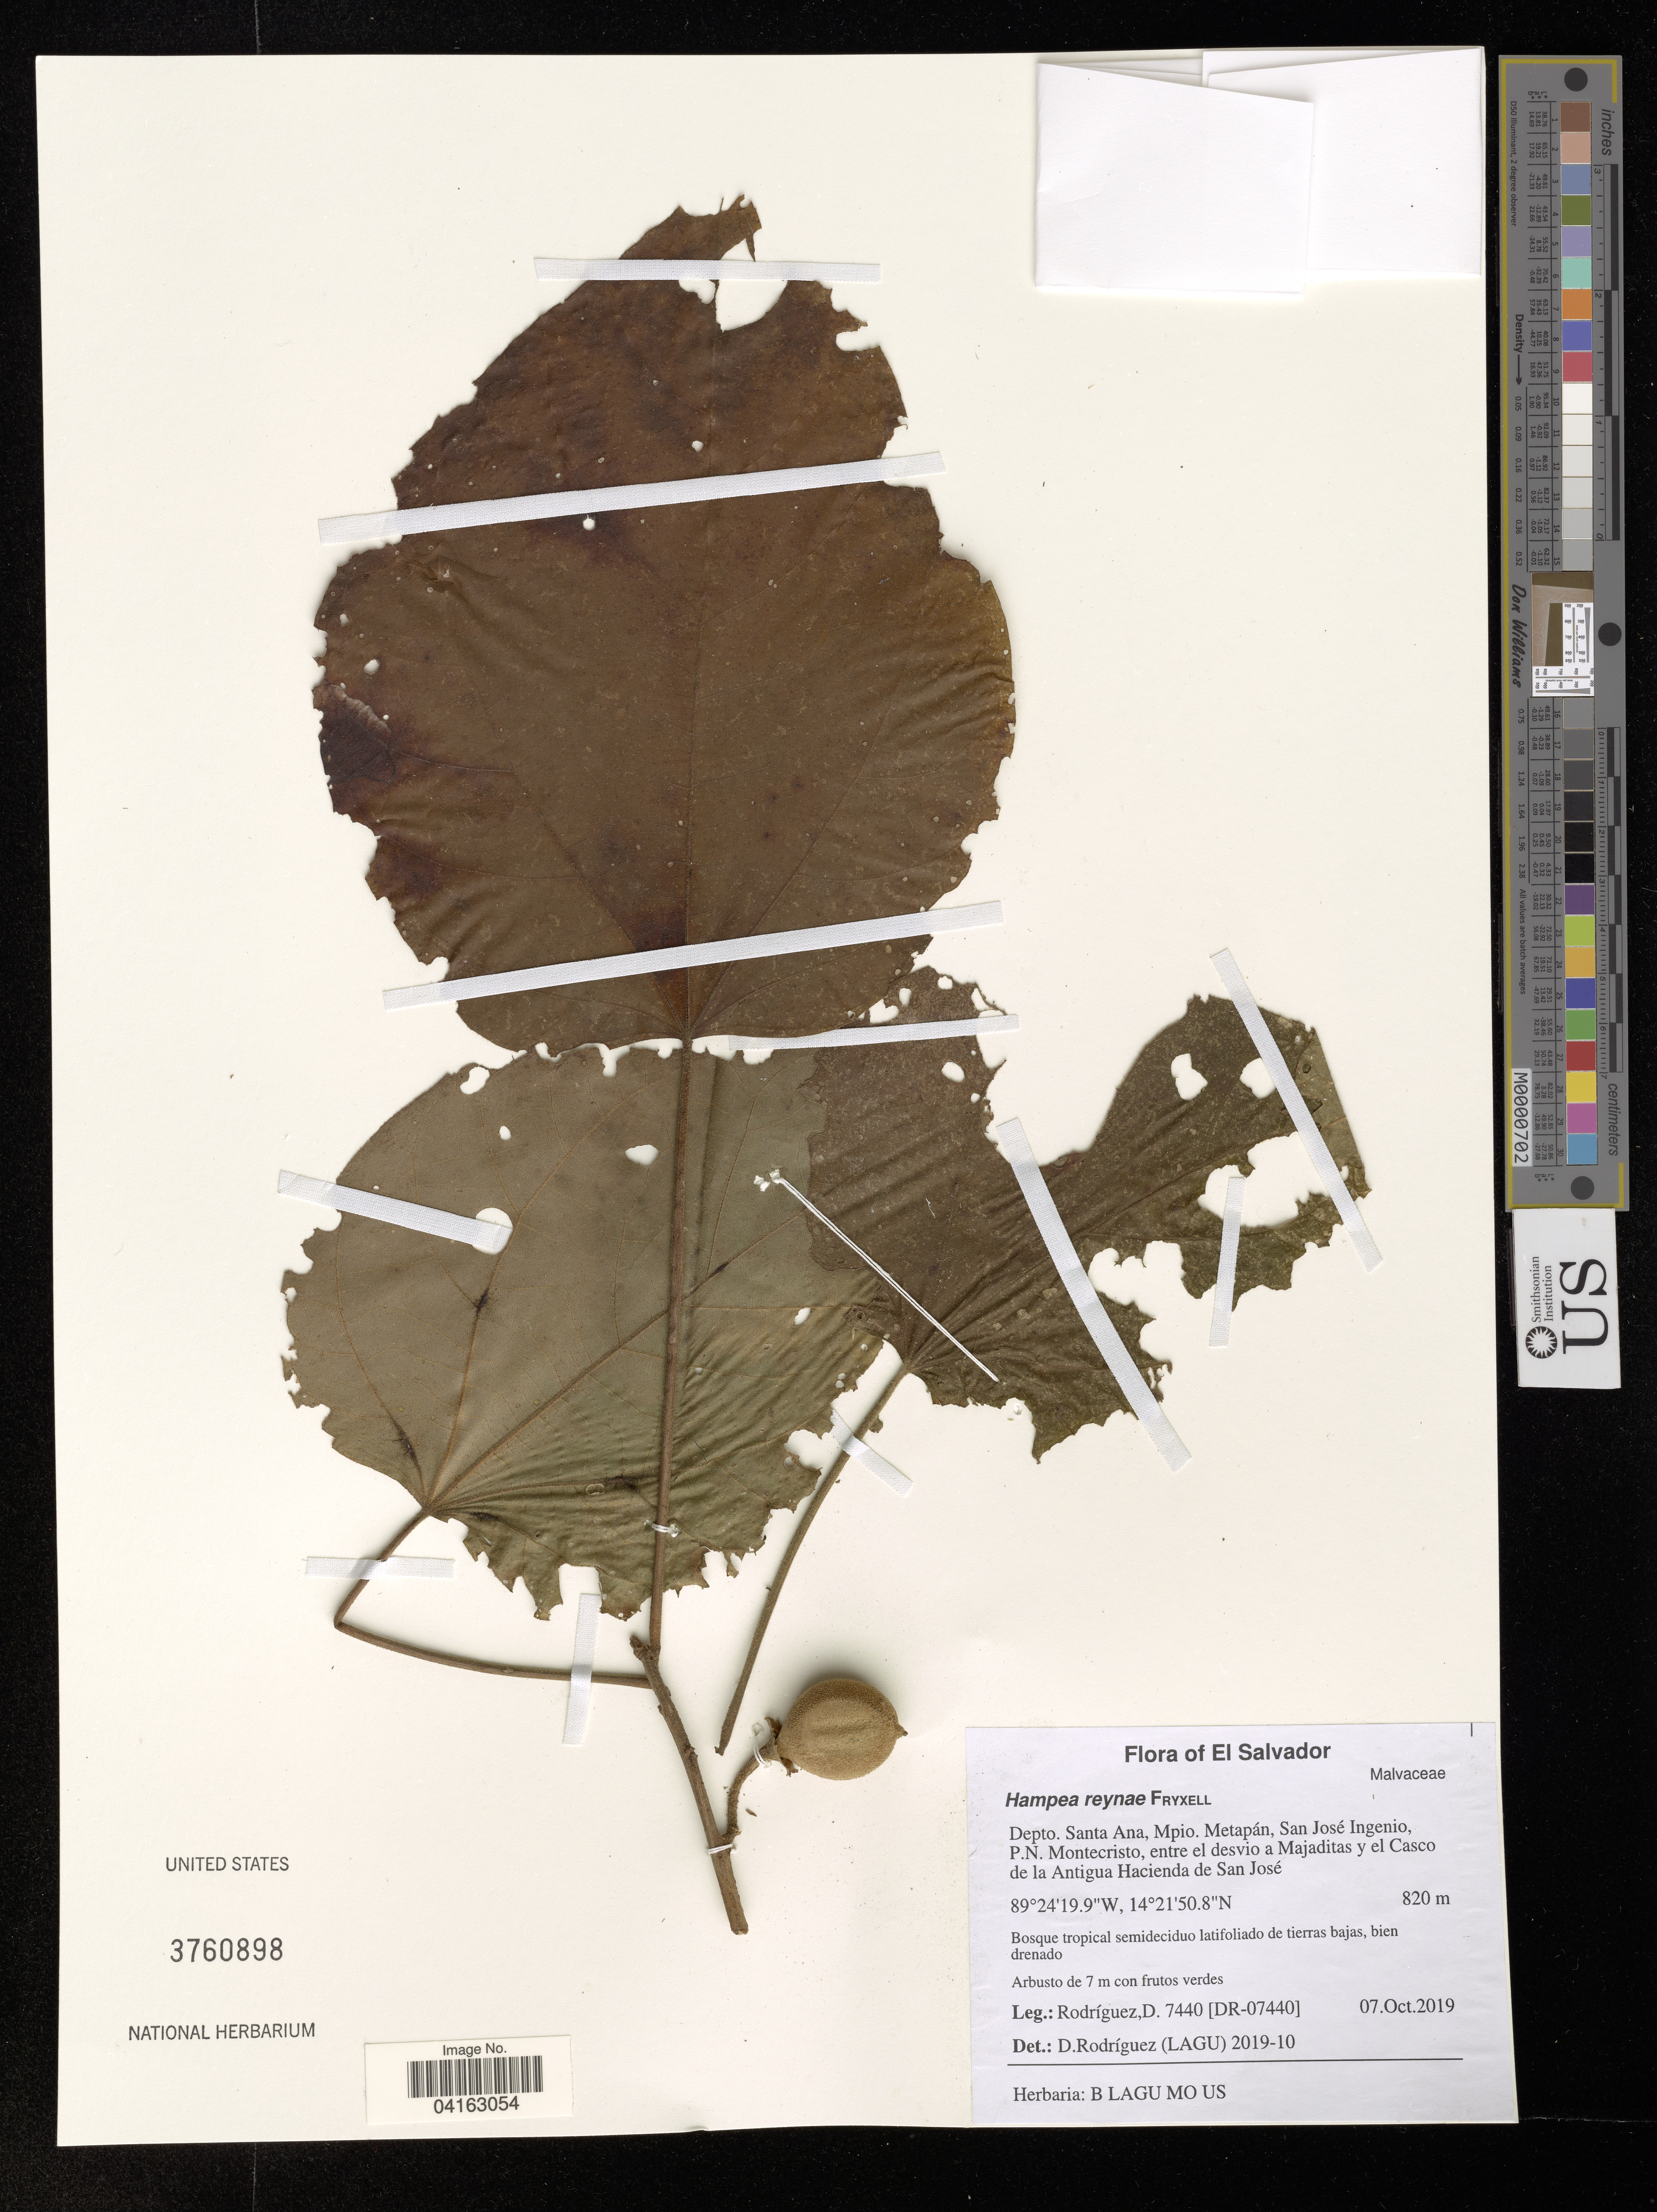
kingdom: Plantae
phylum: Tracheophyta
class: Magnoliopsida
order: Malvales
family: Malvaceae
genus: Hampea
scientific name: Hampea reynae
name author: Fryxell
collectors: D. Rodriguez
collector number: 7440 / [DR-07440]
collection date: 2019-10-07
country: El Salvador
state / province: Santa Ana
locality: Depto. Santa Ana, Mpio. Metapán, San José Ingenio, P.N. Montecristo, entre el desvio a Majaditas y el Casco de la Antigua Hacienda de San José.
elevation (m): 820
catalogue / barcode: US 3760898